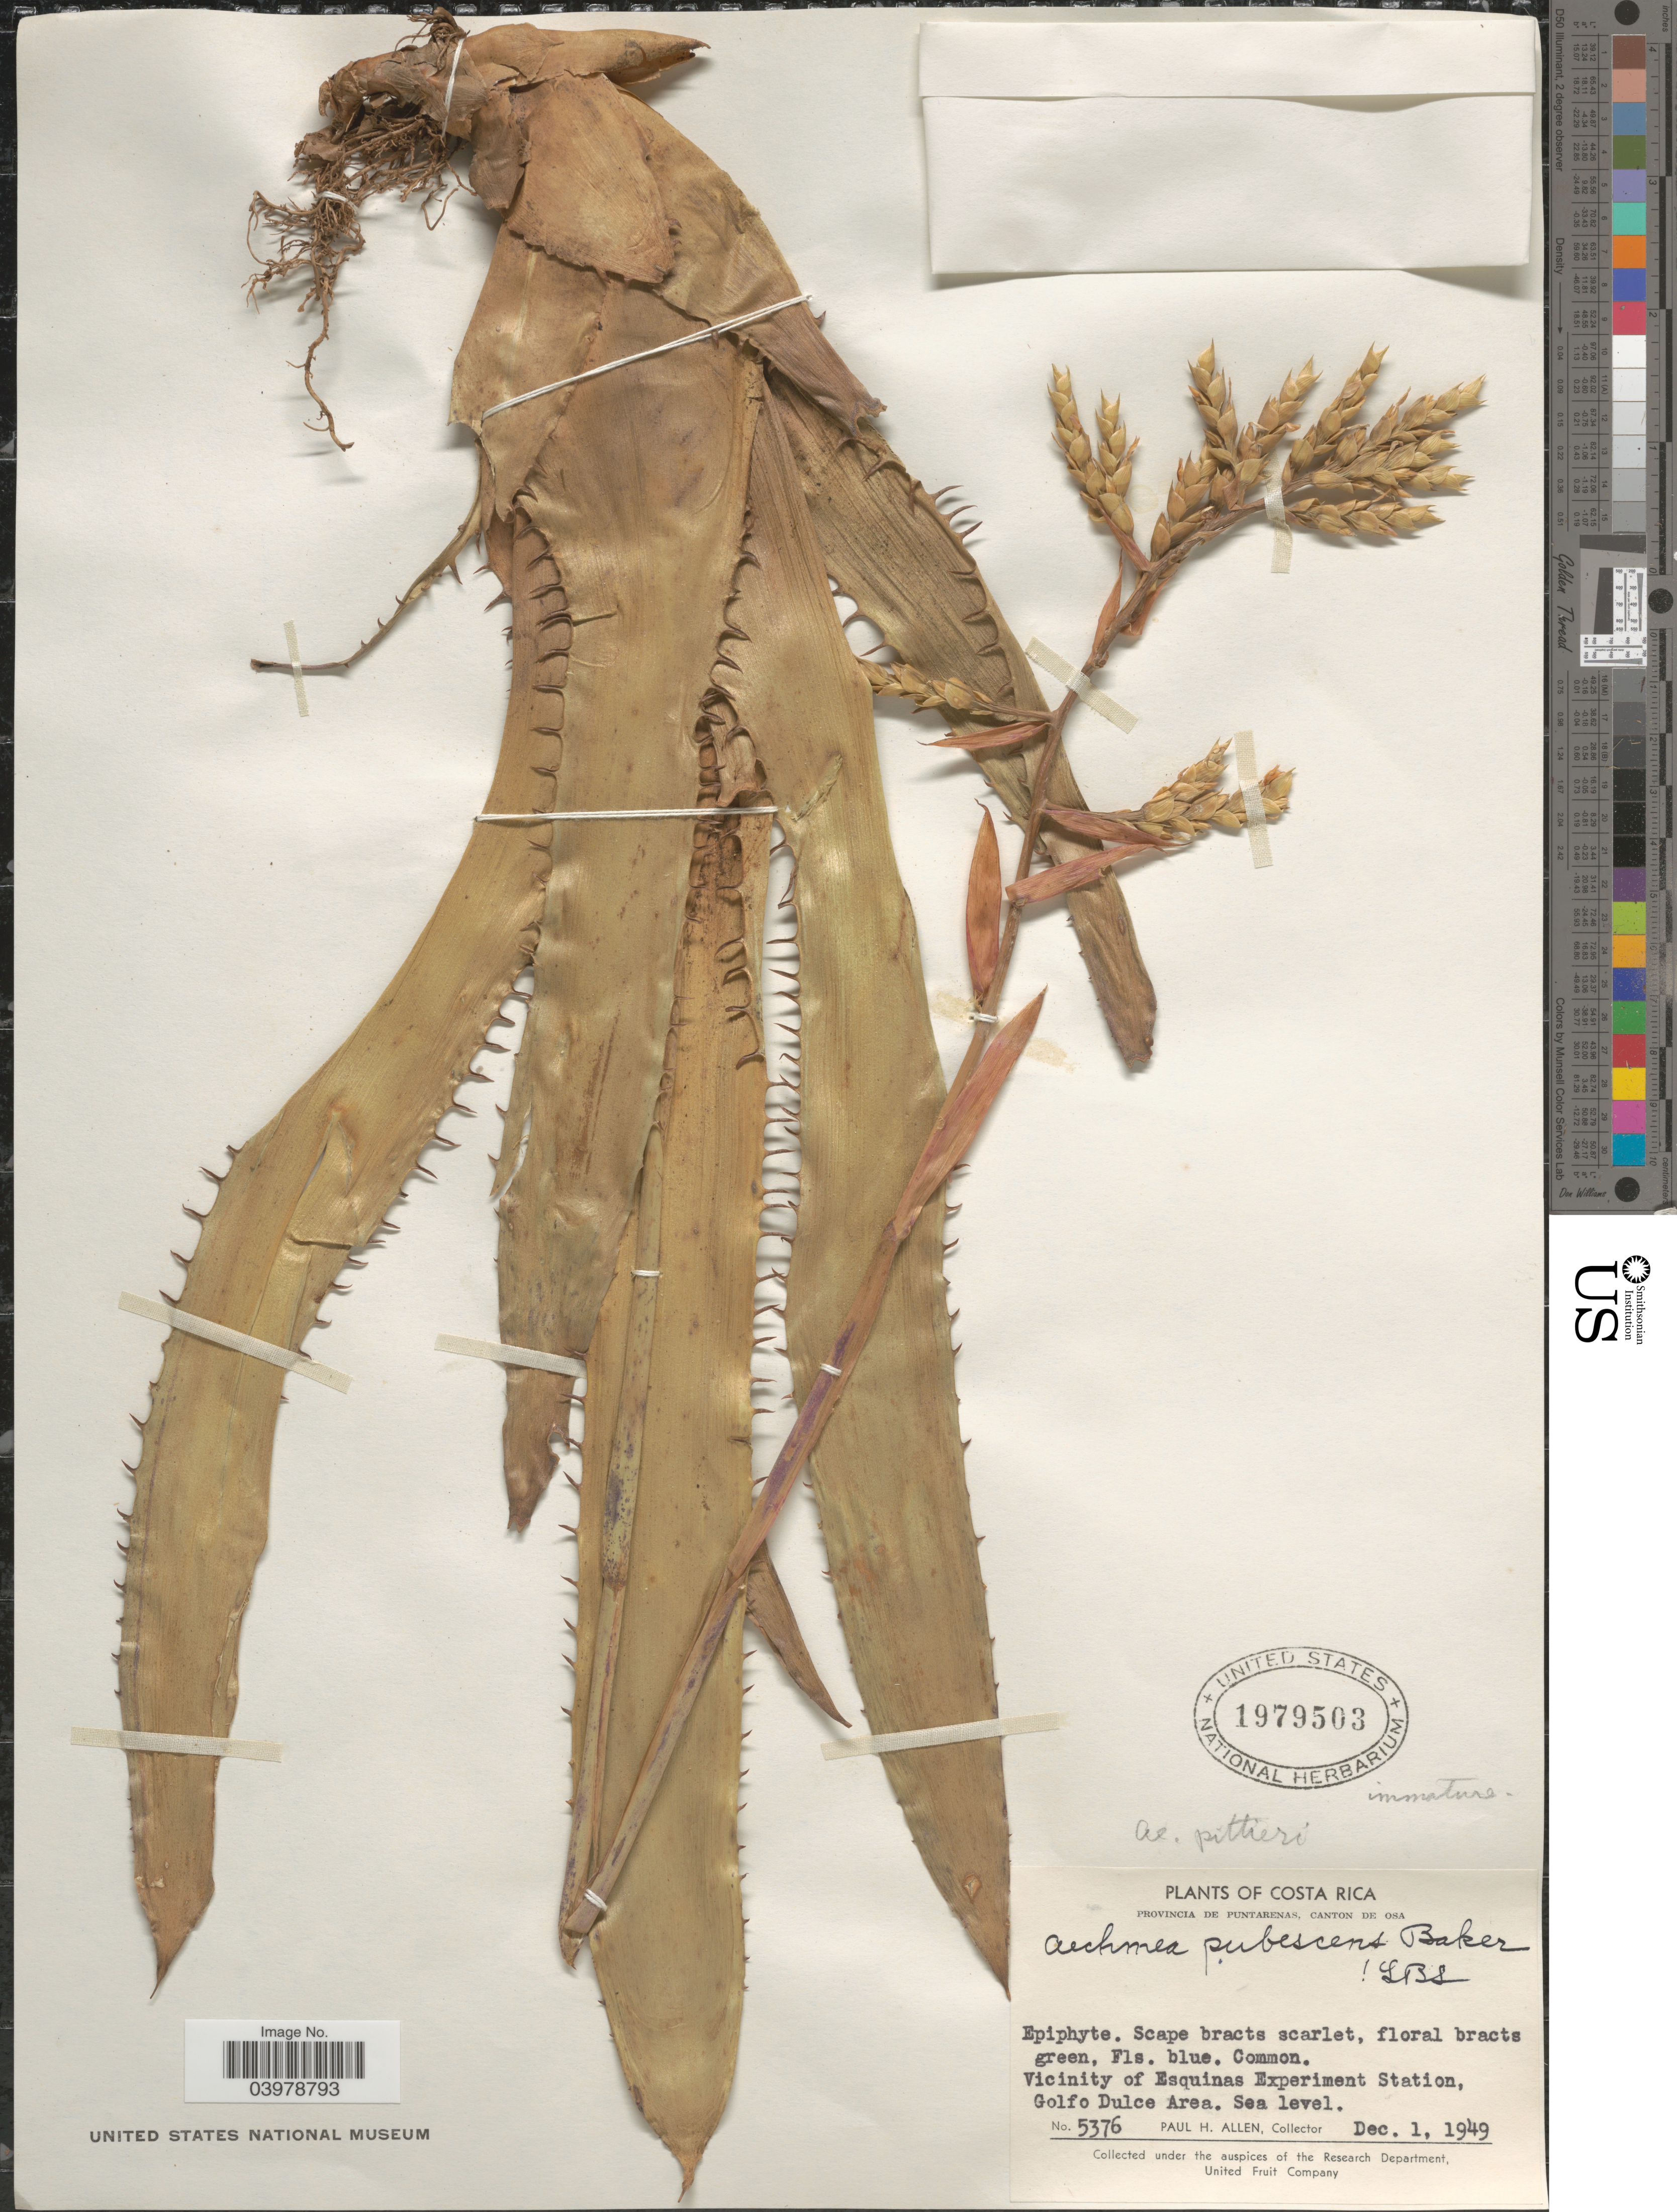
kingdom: Plantae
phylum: Tracheophyta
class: Liliopsida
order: Poales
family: Bromeliaceae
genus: Aechmea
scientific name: Aechmea pittieri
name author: Mez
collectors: P. H. Allen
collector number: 5376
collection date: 1949-12-01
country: Costa Rica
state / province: Puntarenas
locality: Canton de Osa. Vicinity of Esquinas Experiment Station, Golfo Dulce Area.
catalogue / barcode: US 1979503